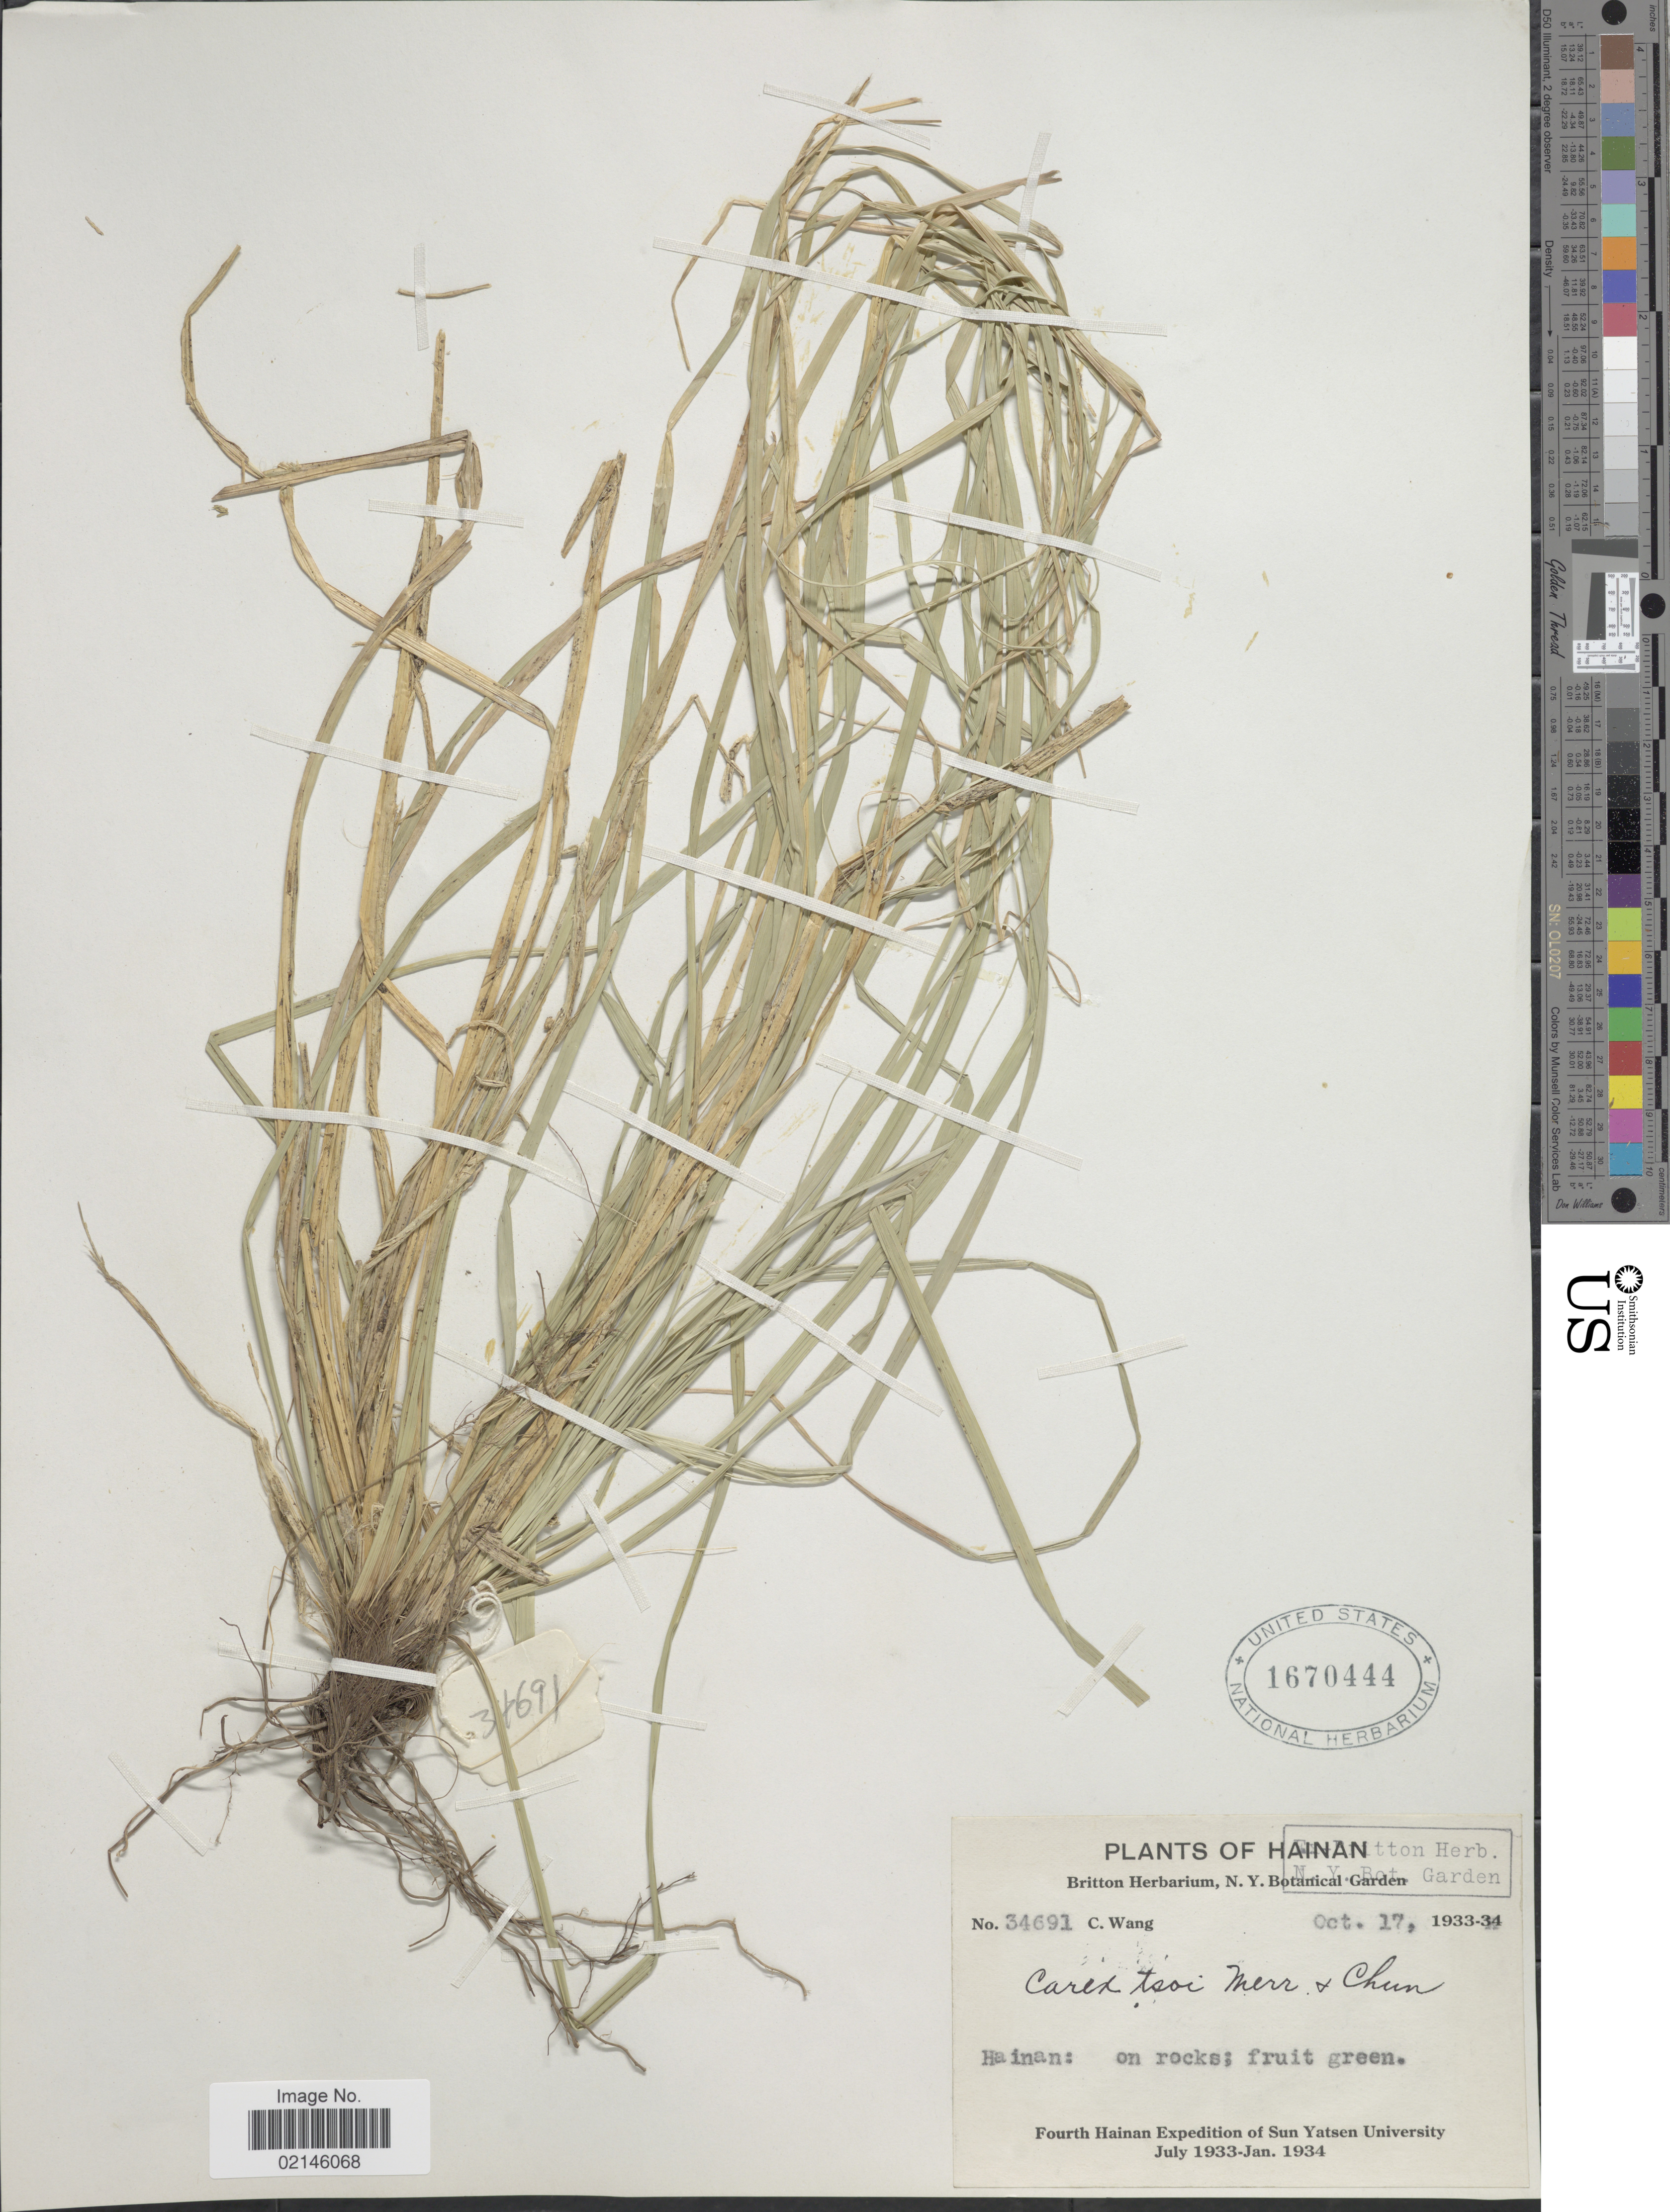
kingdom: Plantae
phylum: Tracheophyta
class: Liliopsida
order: Poales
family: Cyperaceae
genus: Carex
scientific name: Carex tsoi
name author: Merr. & Chun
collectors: C. Wang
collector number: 34691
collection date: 1933-10-17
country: China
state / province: Hainan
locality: On rocks.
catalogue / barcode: US 1670444